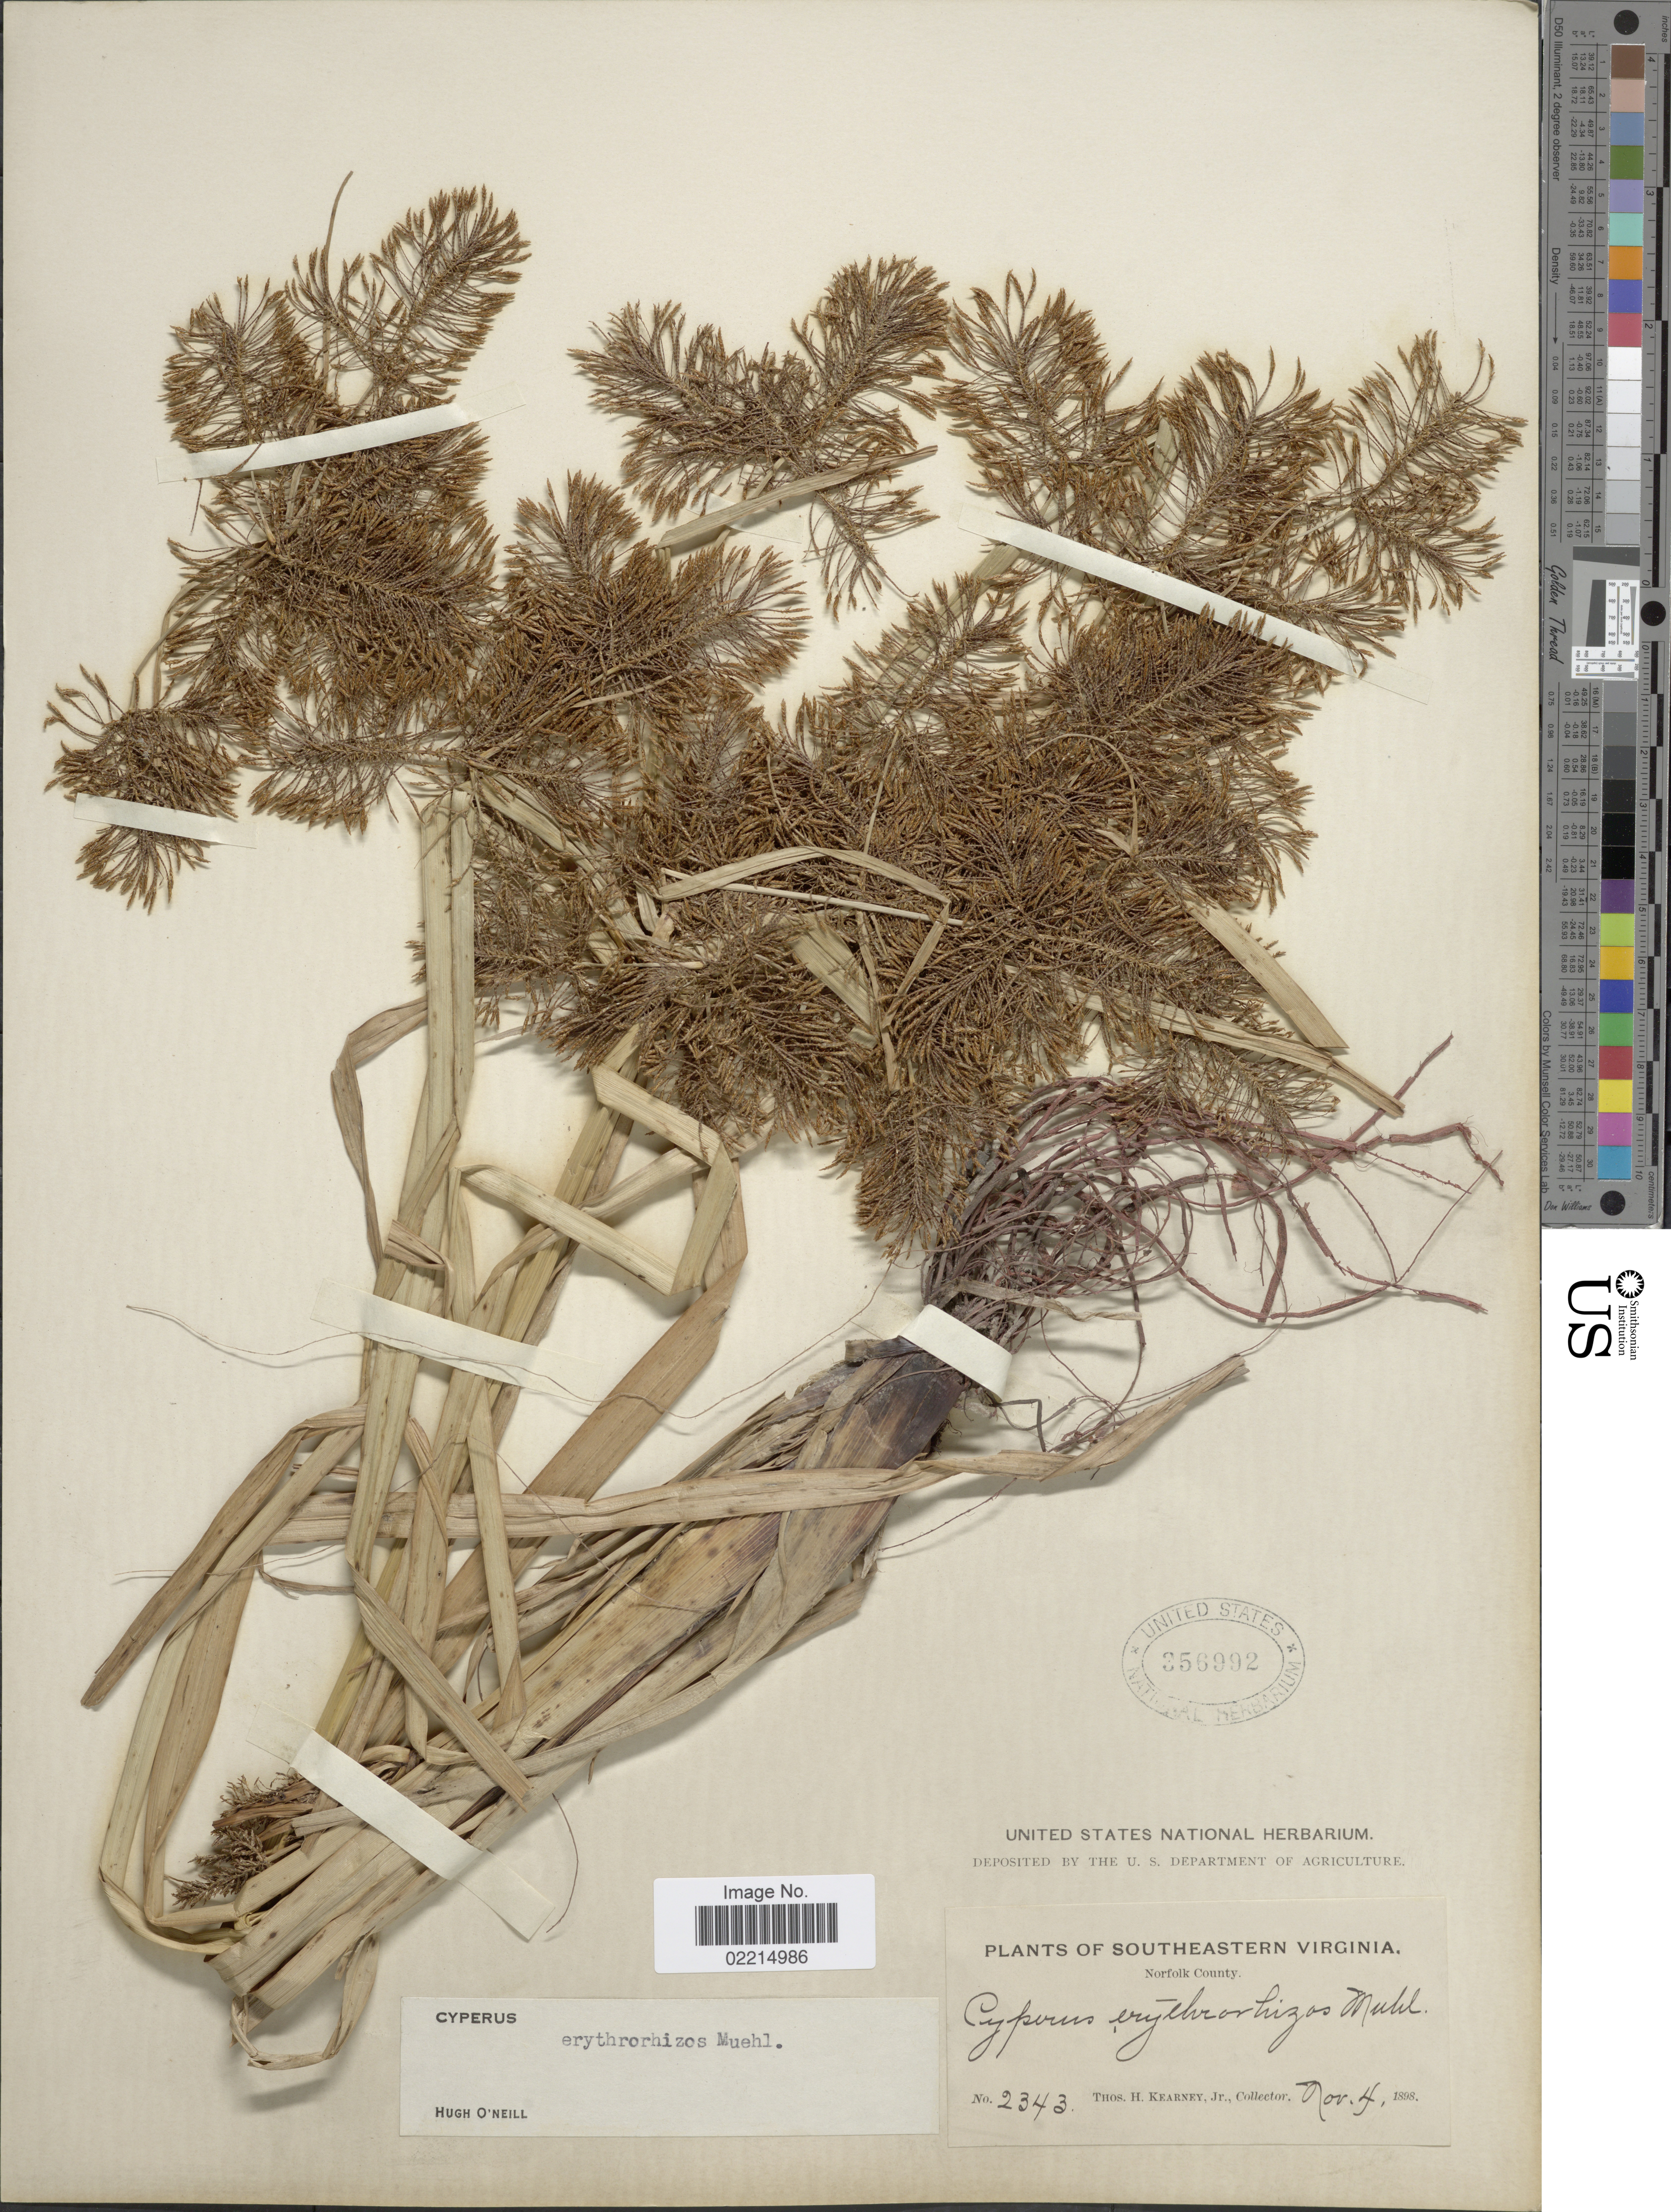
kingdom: Plantae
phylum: Tracheophyta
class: Liliopsida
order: Poales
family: Cyperaceae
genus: Cyperus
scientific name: Cyperus erythrorhizos Muhl.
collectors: T. H. Kearney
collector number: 2343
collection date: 1898-11-04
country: United States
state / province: Virginia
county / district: City of Norfolk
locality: Southeastern Virginia, Norfolk County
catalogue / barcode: US 356992